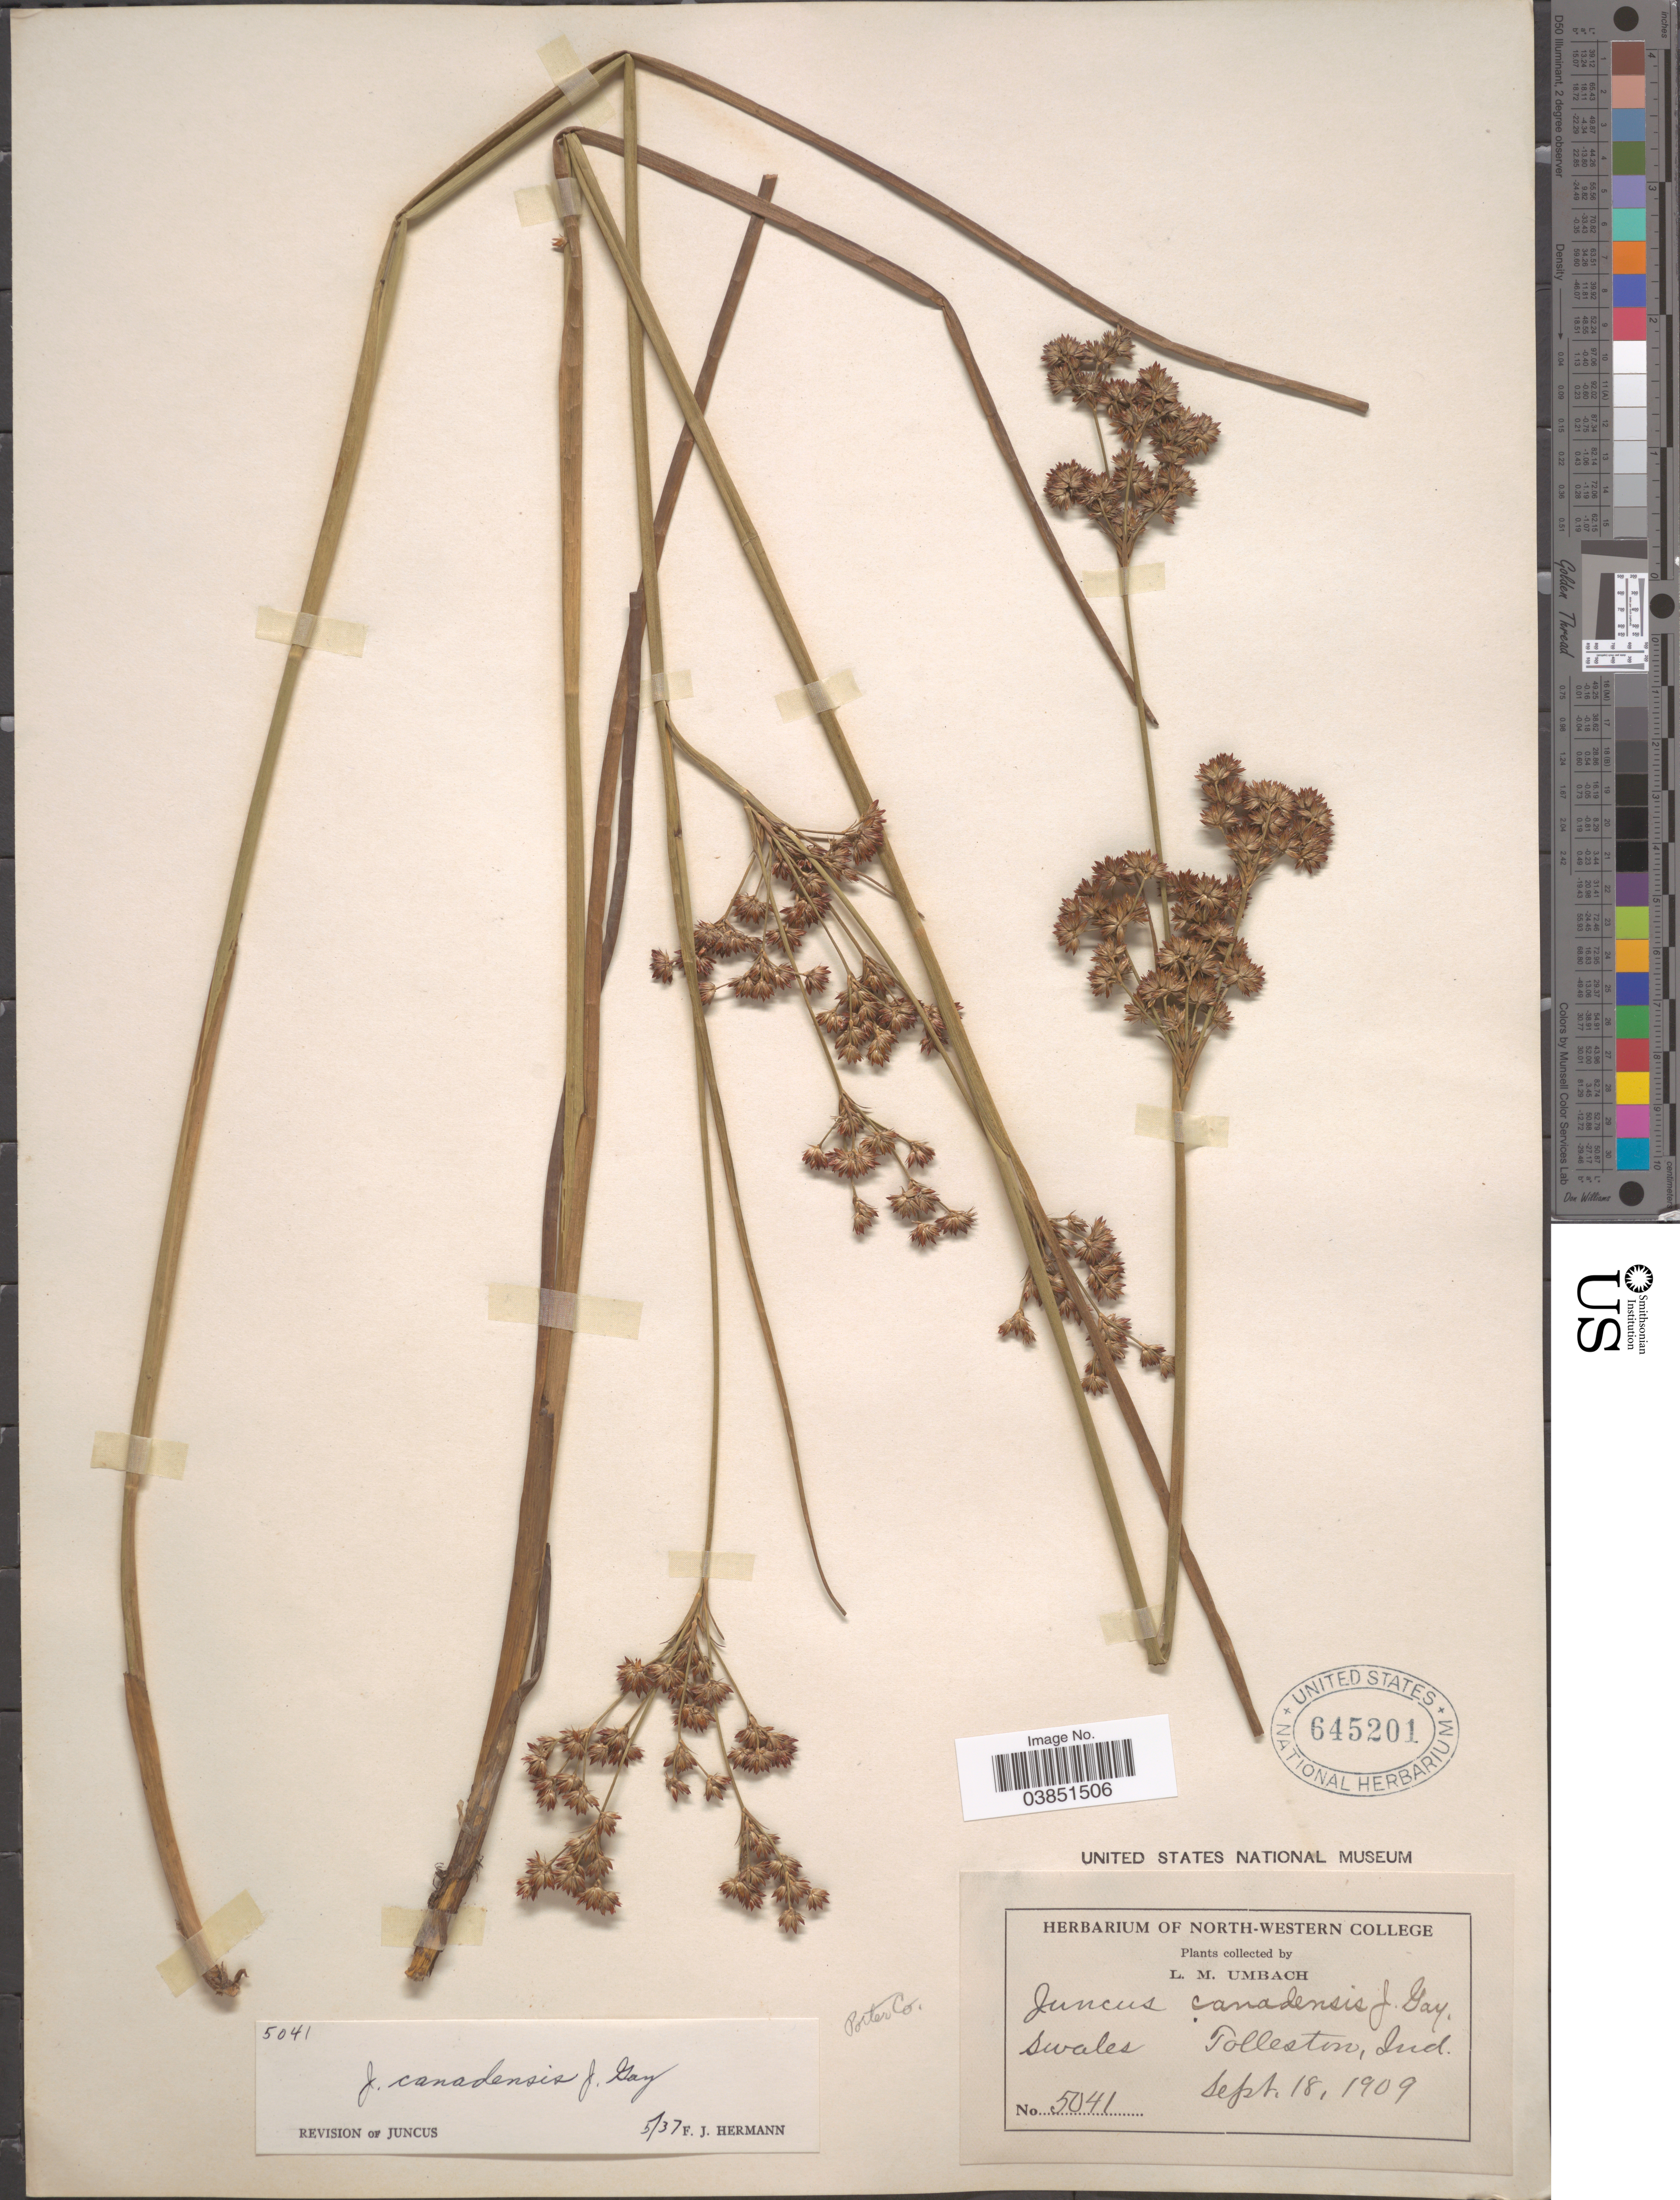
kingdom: Plantae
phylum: Tracheophyta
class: Liliopsida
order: Poales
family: Juncaceae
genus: Juncus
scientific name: Juncus canadensis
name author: J. Gay ex Laharpe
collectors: L. M. Umbach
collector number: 5041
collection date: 1909-09-18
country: United States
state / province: Indiana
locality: Tolleston. Porter Co.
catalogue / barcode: US 645201